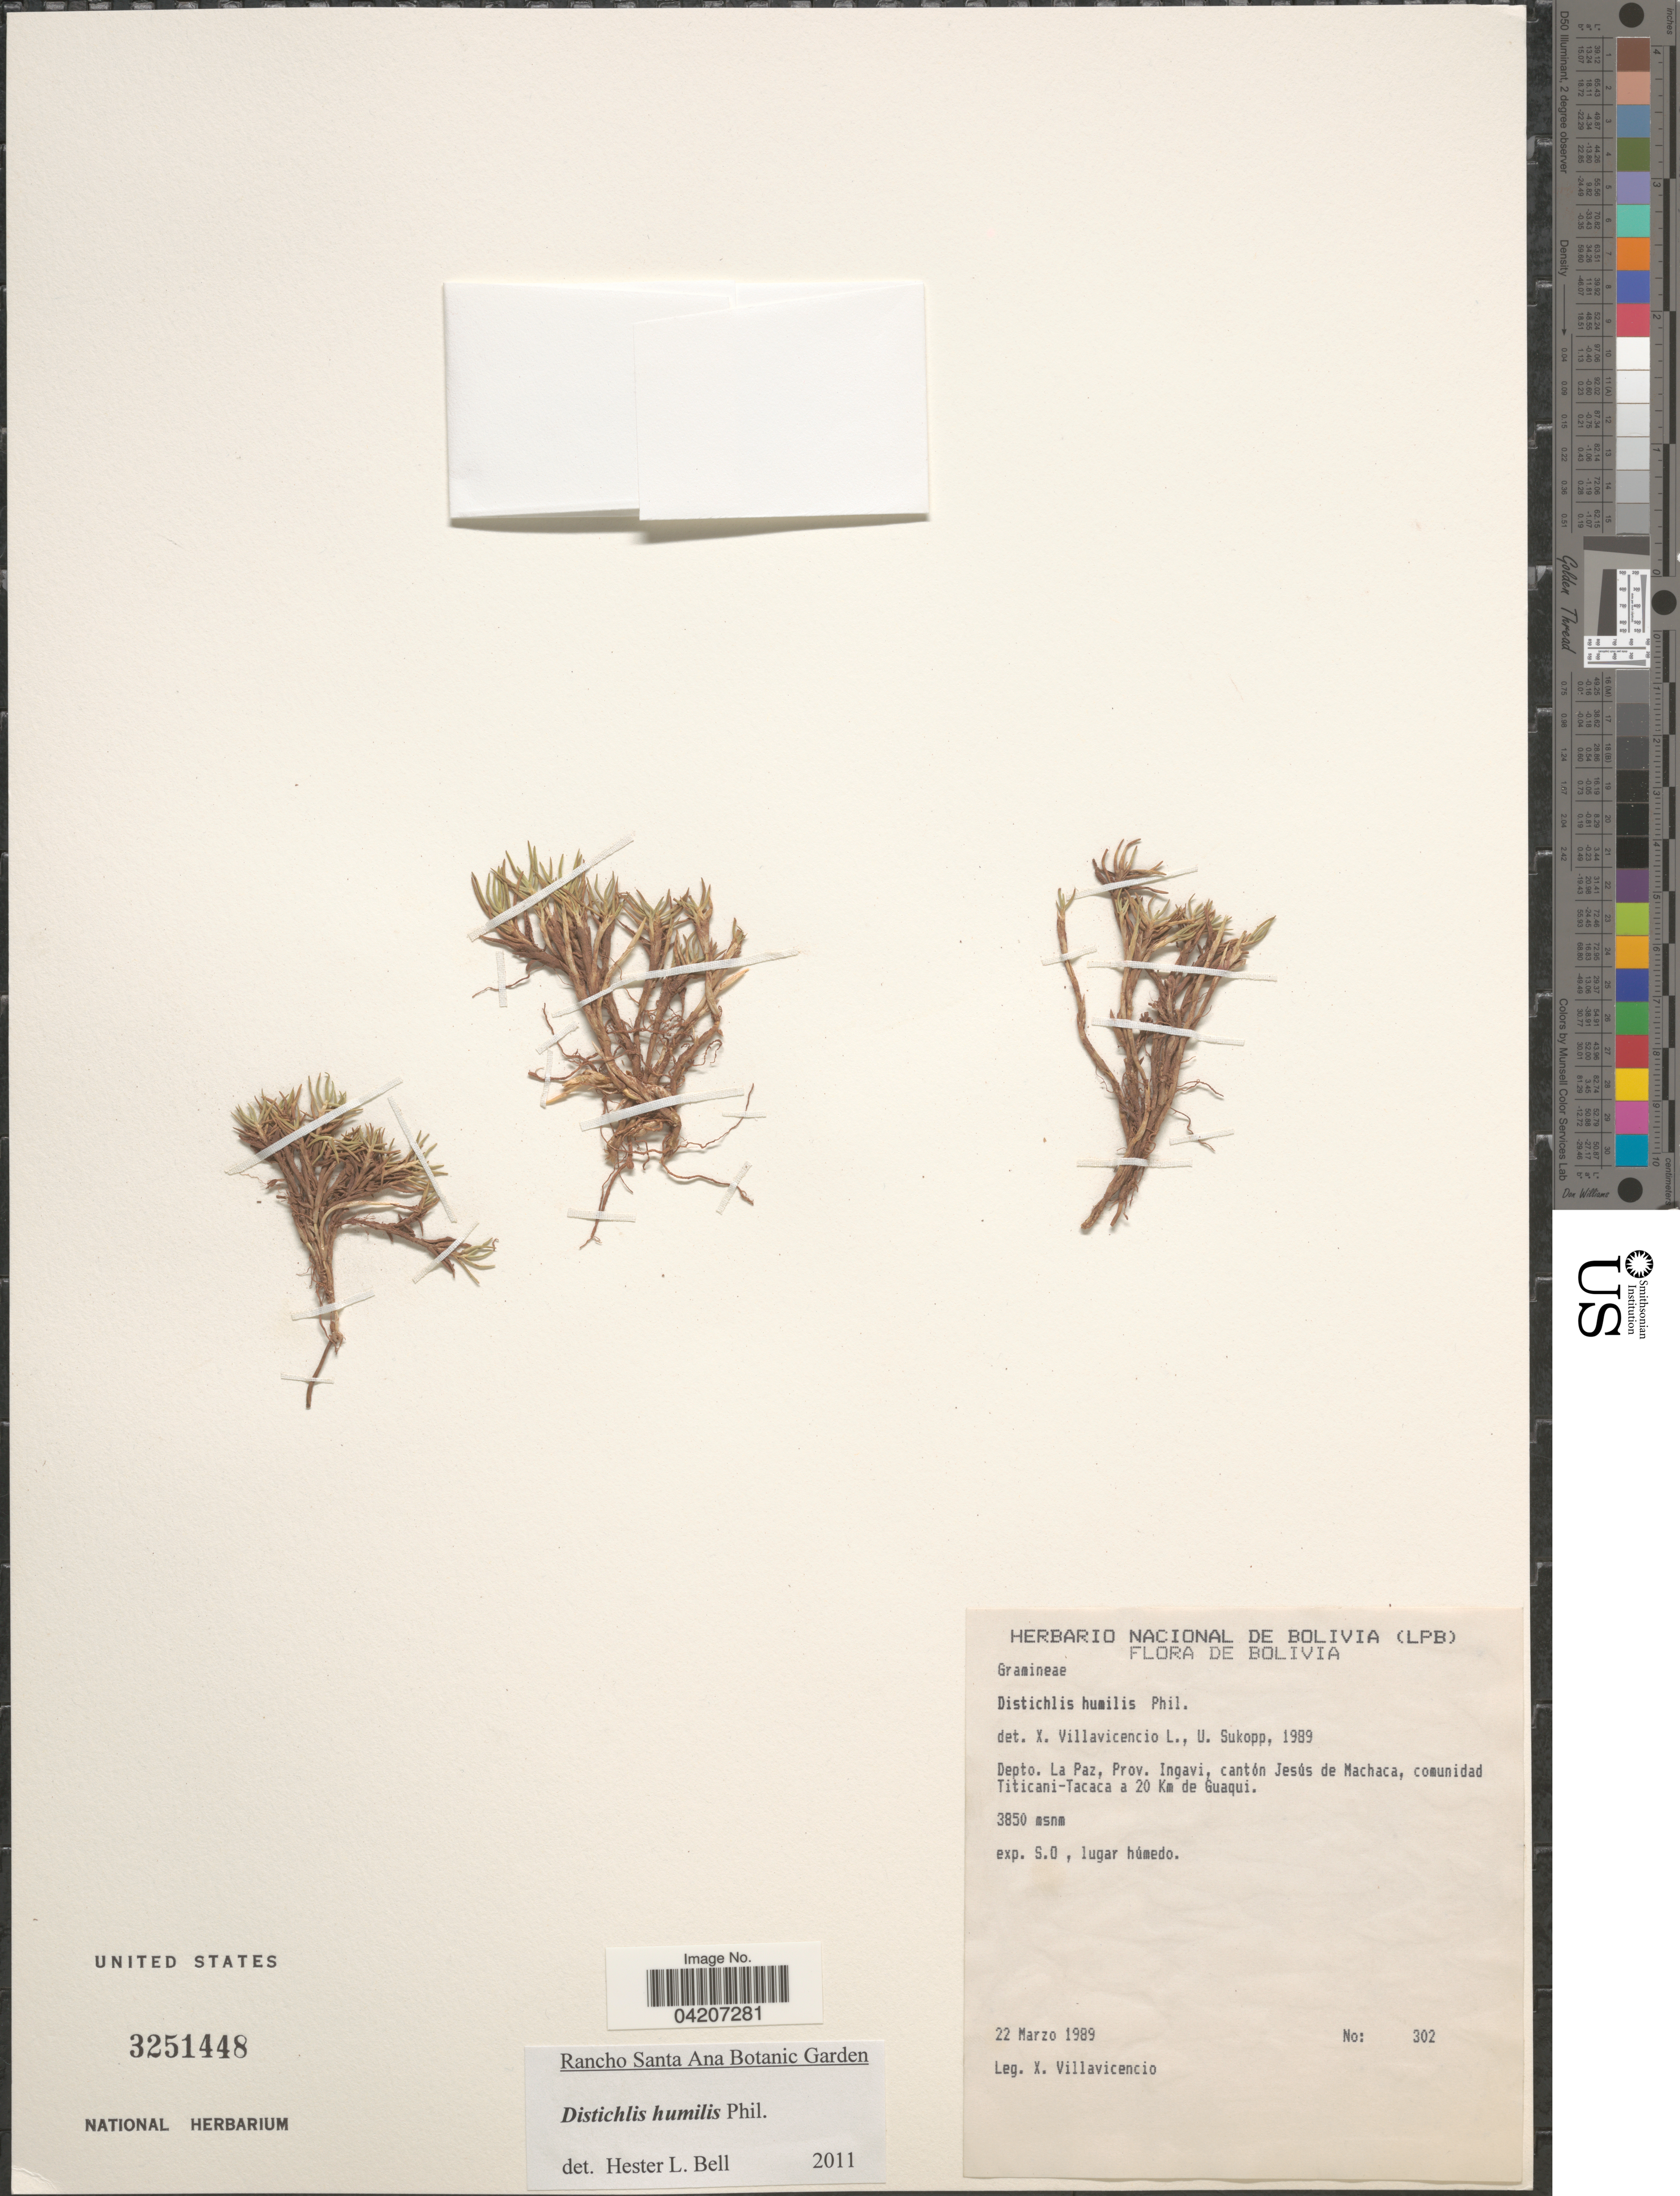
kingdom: Plantae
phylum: Tracheophyta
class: Liliopsida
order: Poales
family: Poaceae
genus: Distichlis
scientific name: Distichlis humilis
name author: Phil.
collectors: X. Villavicencio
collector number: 302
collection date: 1989-03-22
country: Bolivia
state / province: La Paz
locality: Depto. La Paz, Prov. Ingavi, cantón Jesús de Machaca, comunidad Titicani-Tacaca a 20 Km de Guaqui. Exp. S.O.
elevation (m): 3850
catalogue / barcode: US 3251448